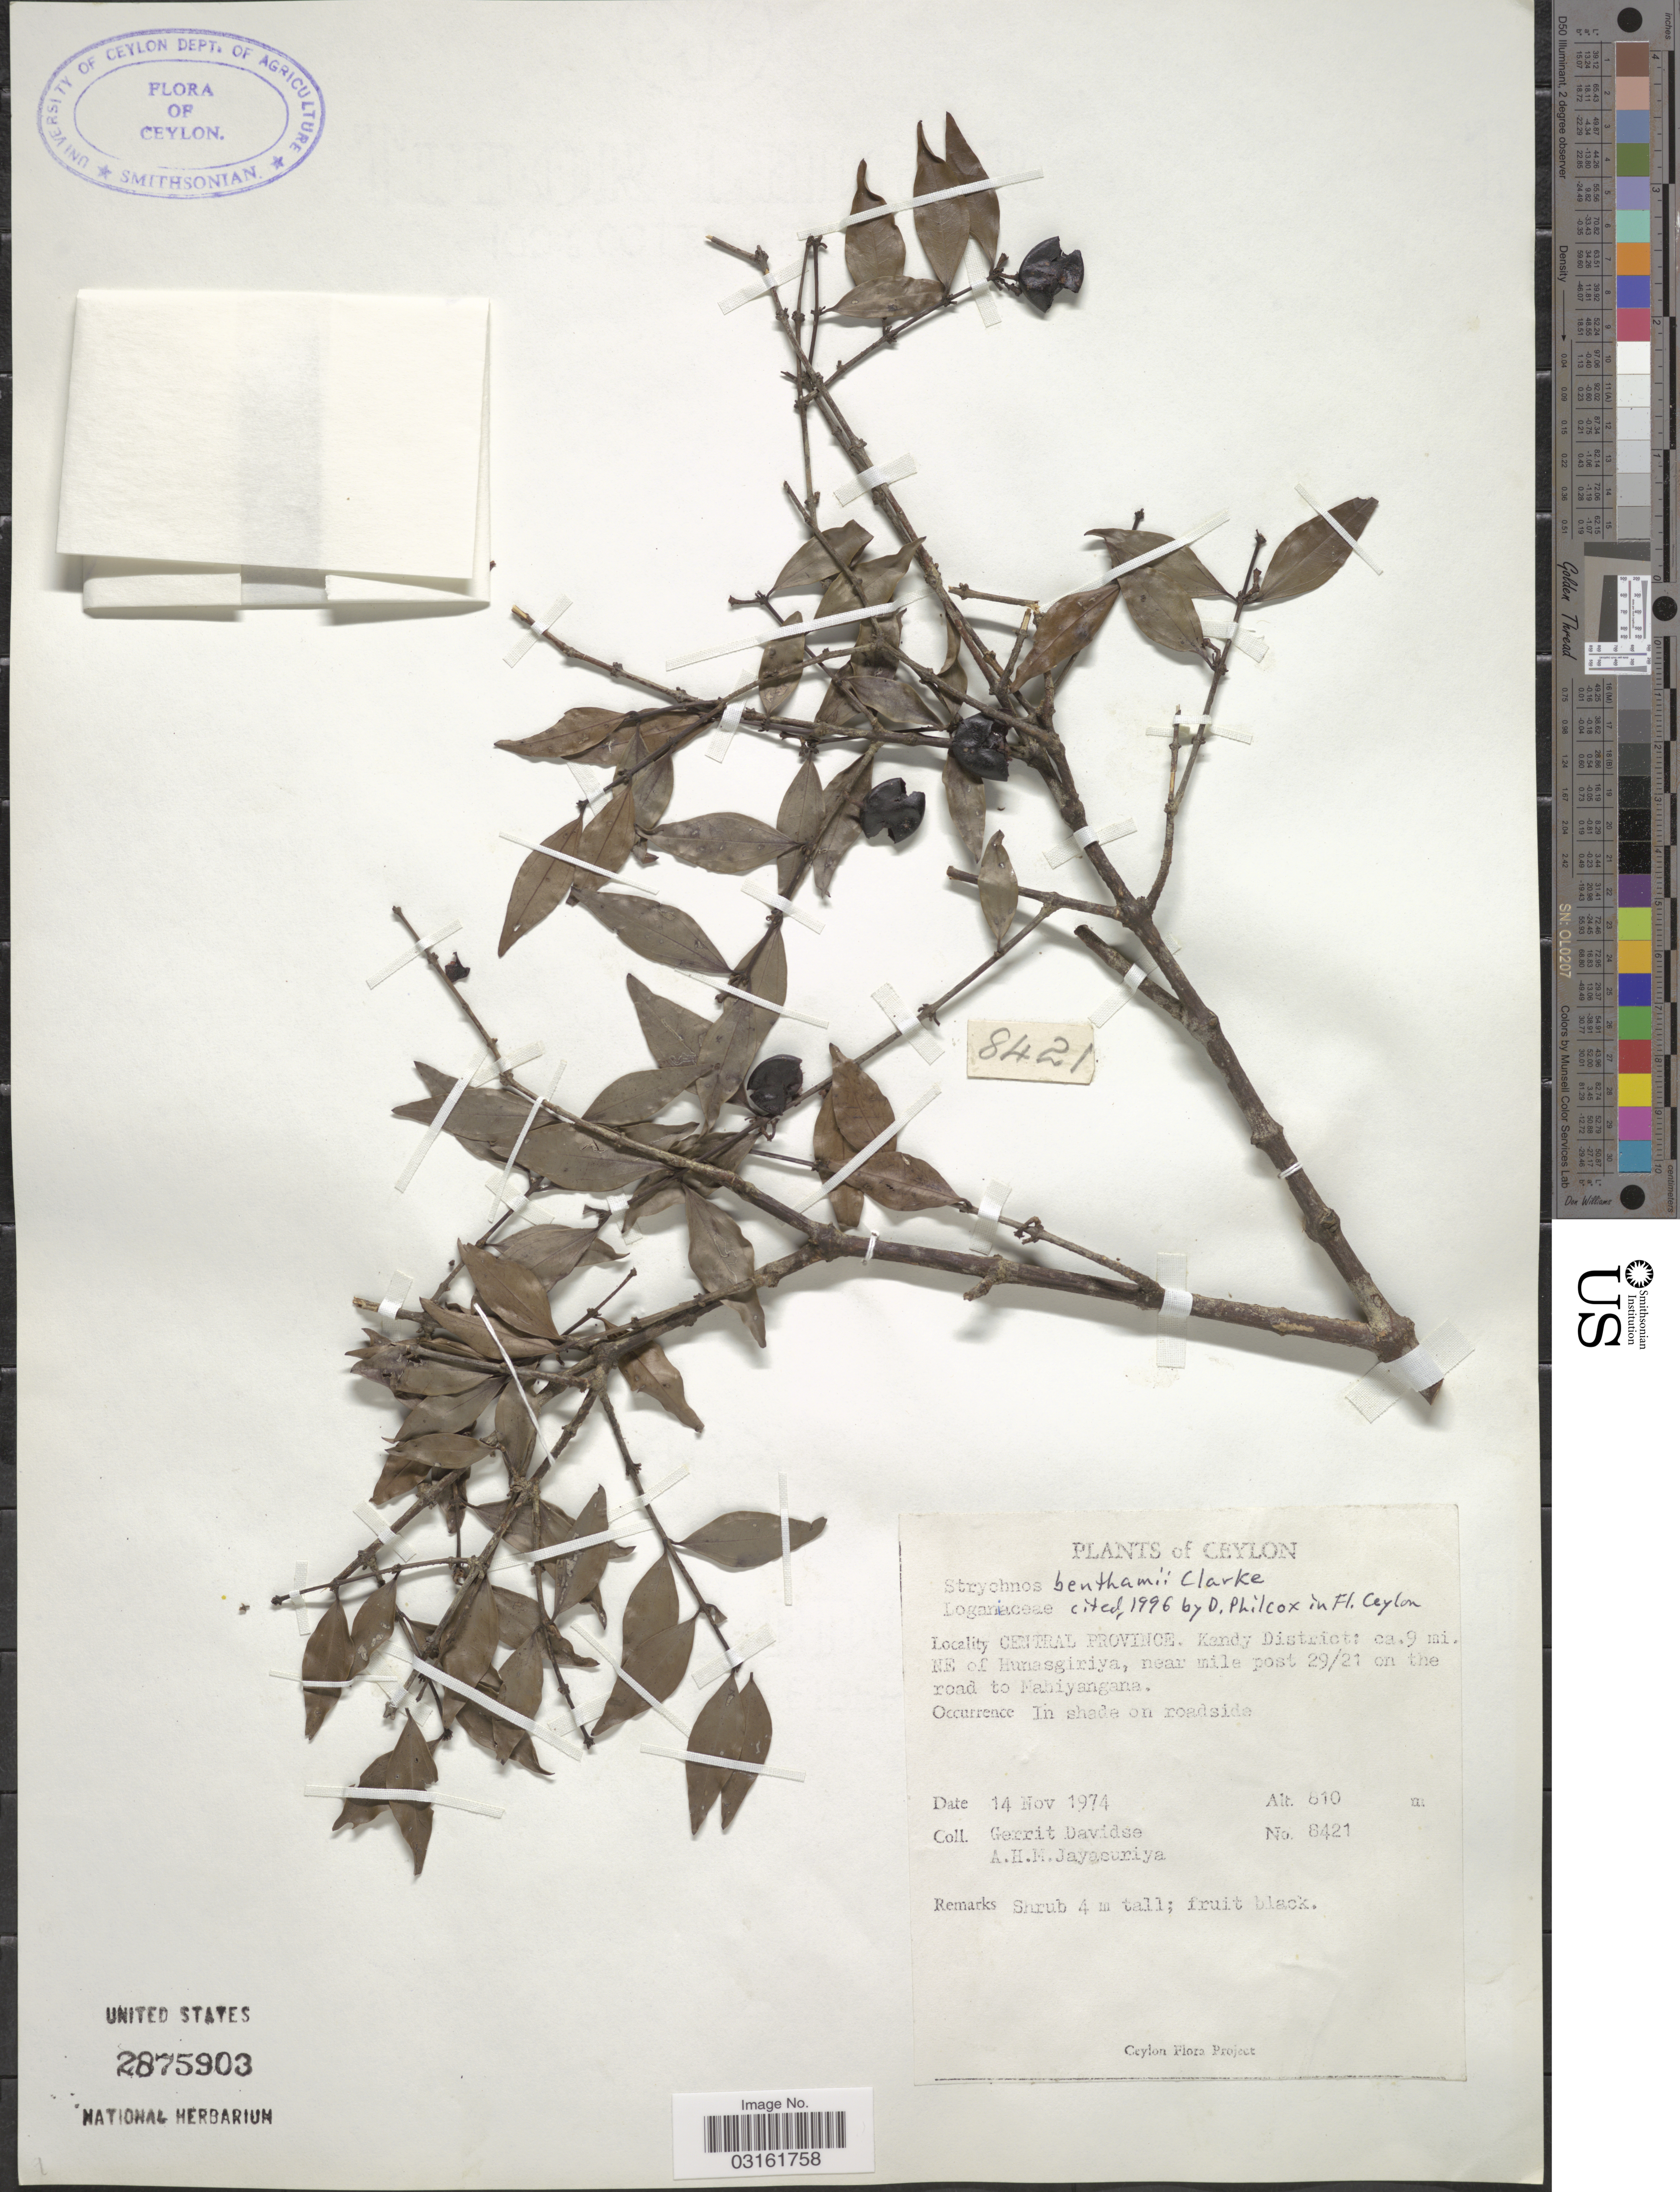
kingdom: Plantae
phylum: Tracheophyta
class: Magnoliopsida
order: Gentianales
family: Loganiaceae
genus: Strychnos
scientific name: Strychnos benthami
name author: C.B. Clarke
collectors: G. Davidse & A. H. Jayasuriya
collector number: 8421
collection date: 1974-11-14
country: Sri Lanka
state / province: Central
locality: Ceylon. Kandy District: ca. 9 mi. NE of Hunasgiriya, near mile post 29/21 on the road to Mahiyangana.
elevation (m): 810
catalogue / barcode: US 2875903